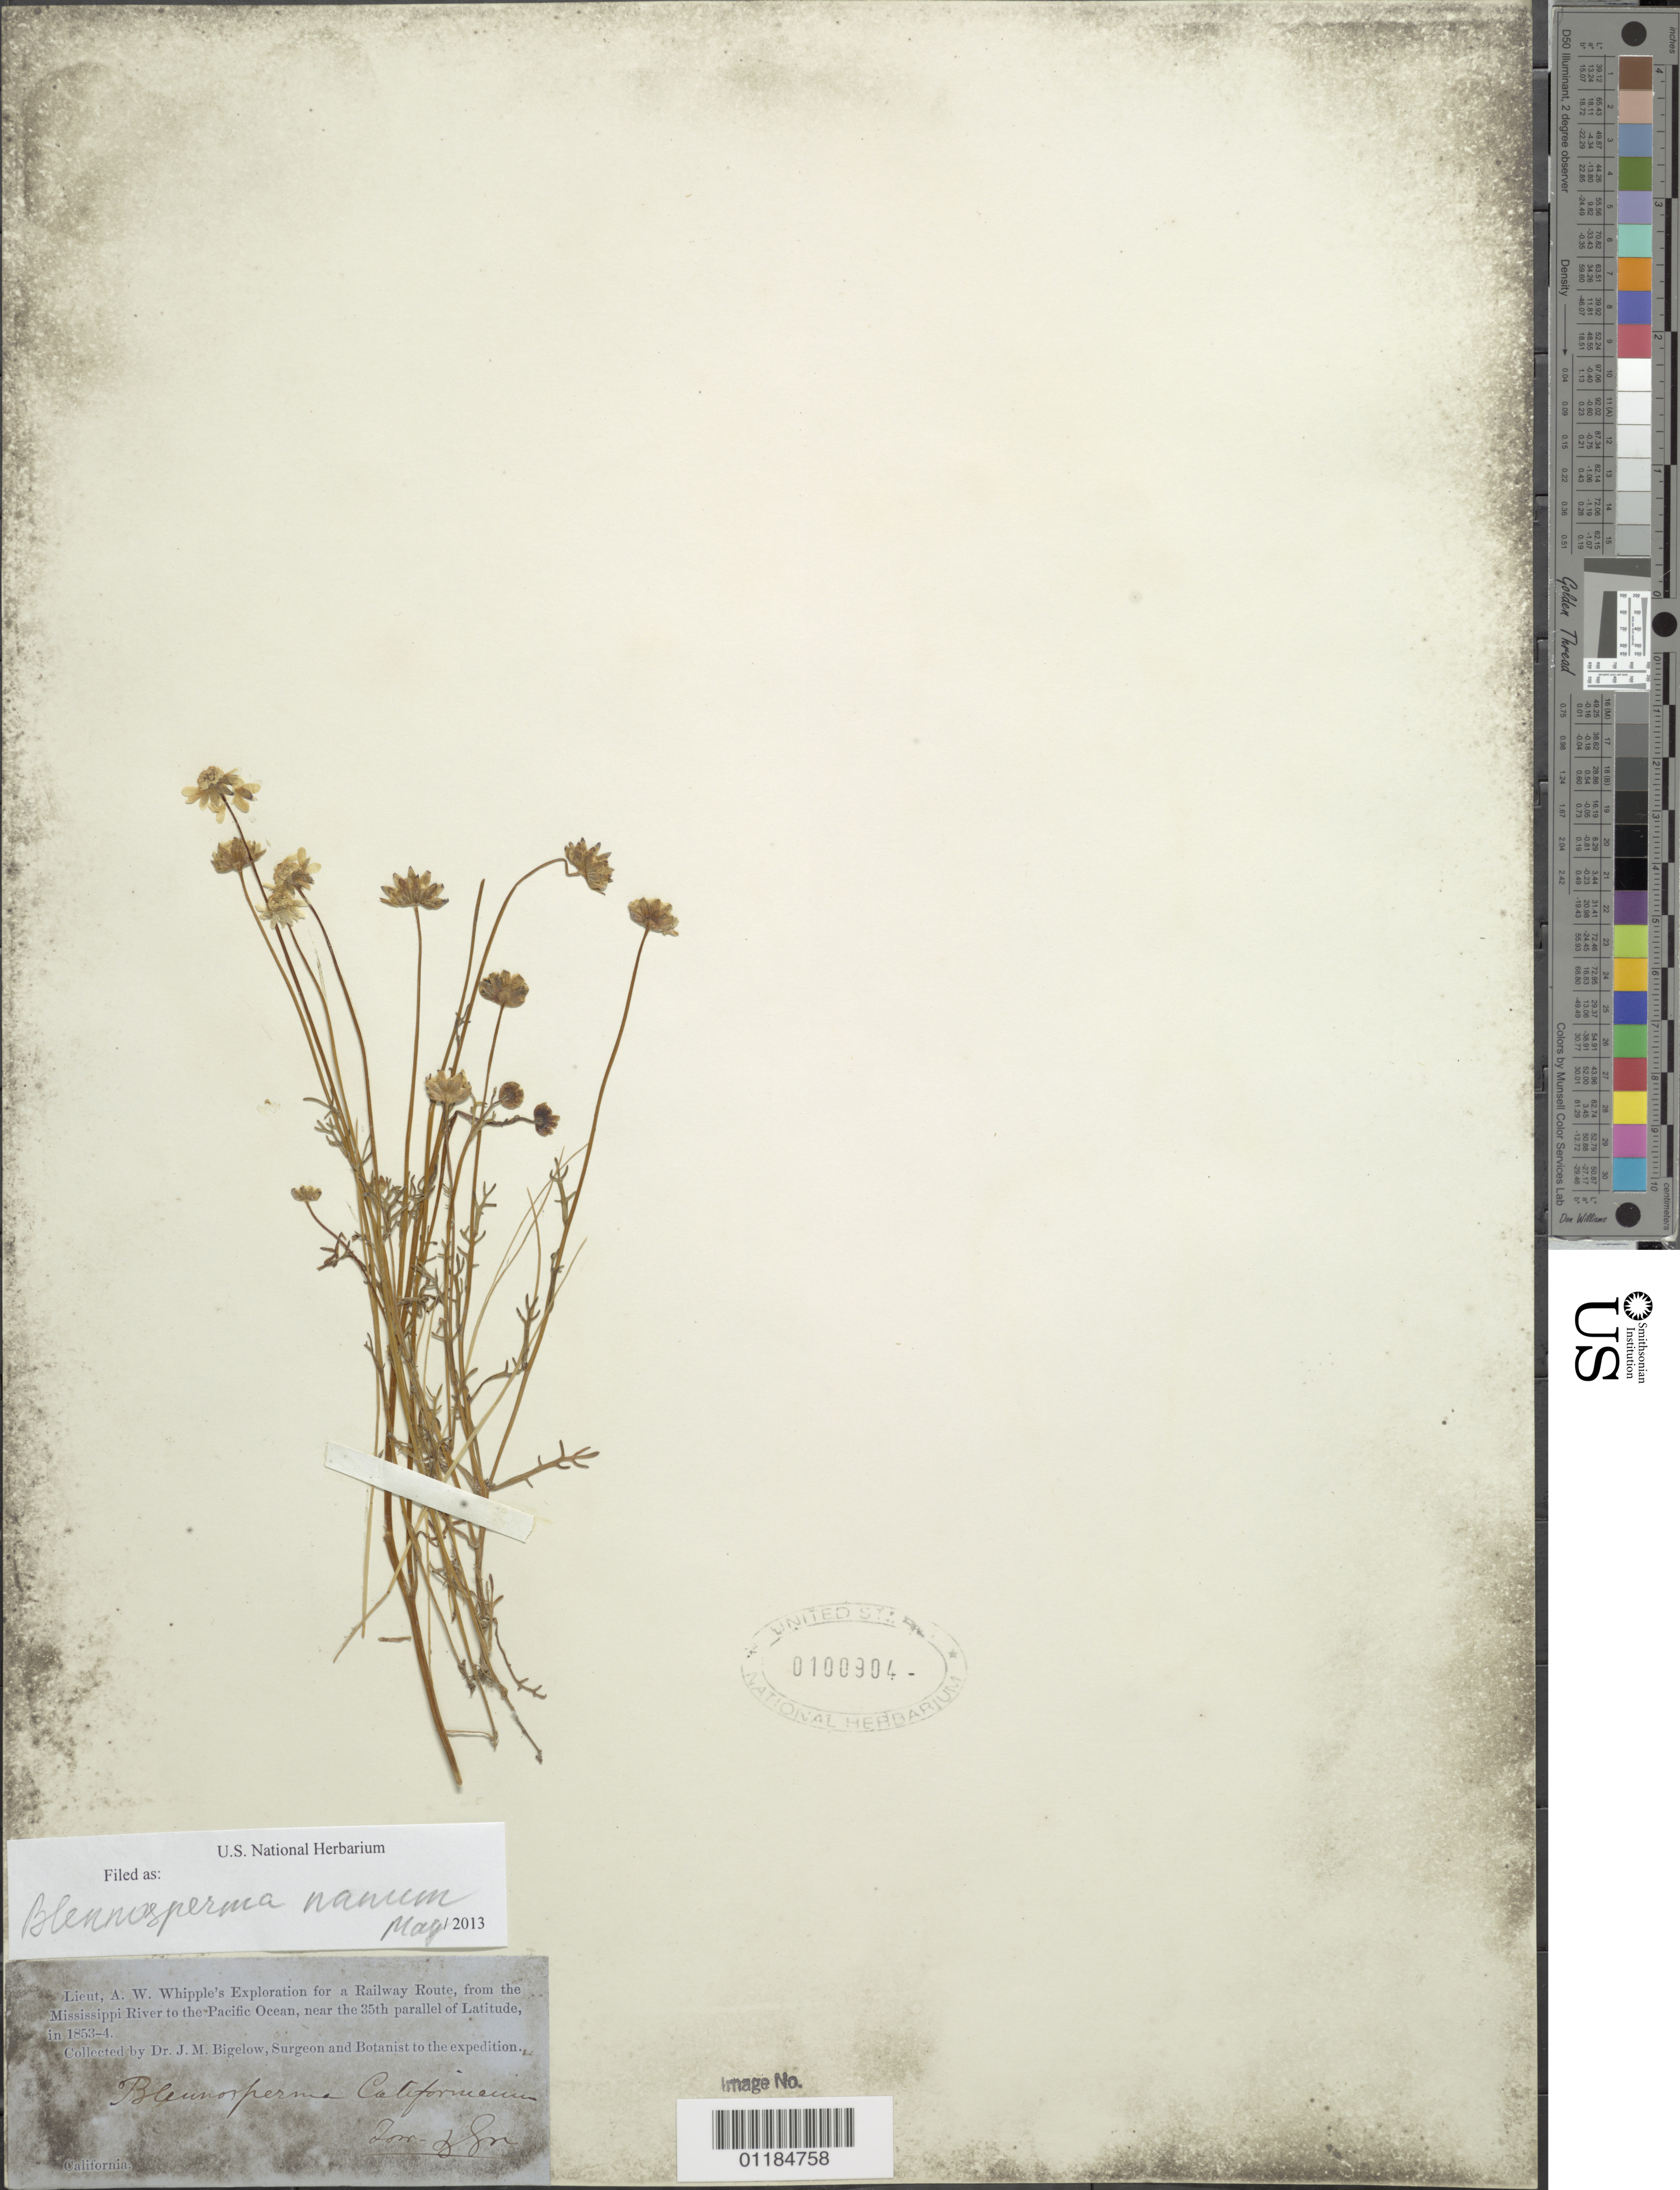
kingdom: Plantae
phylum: Tracheophyta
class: Magnoliopsida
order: Asterales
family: Asteraceae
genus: Blennosperma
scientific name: Blennosperma nanum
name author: (Hook.) S.F. Blake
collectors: J. M. Bigelow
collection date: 1853/1854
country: United States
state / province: California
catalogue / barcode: US 100904